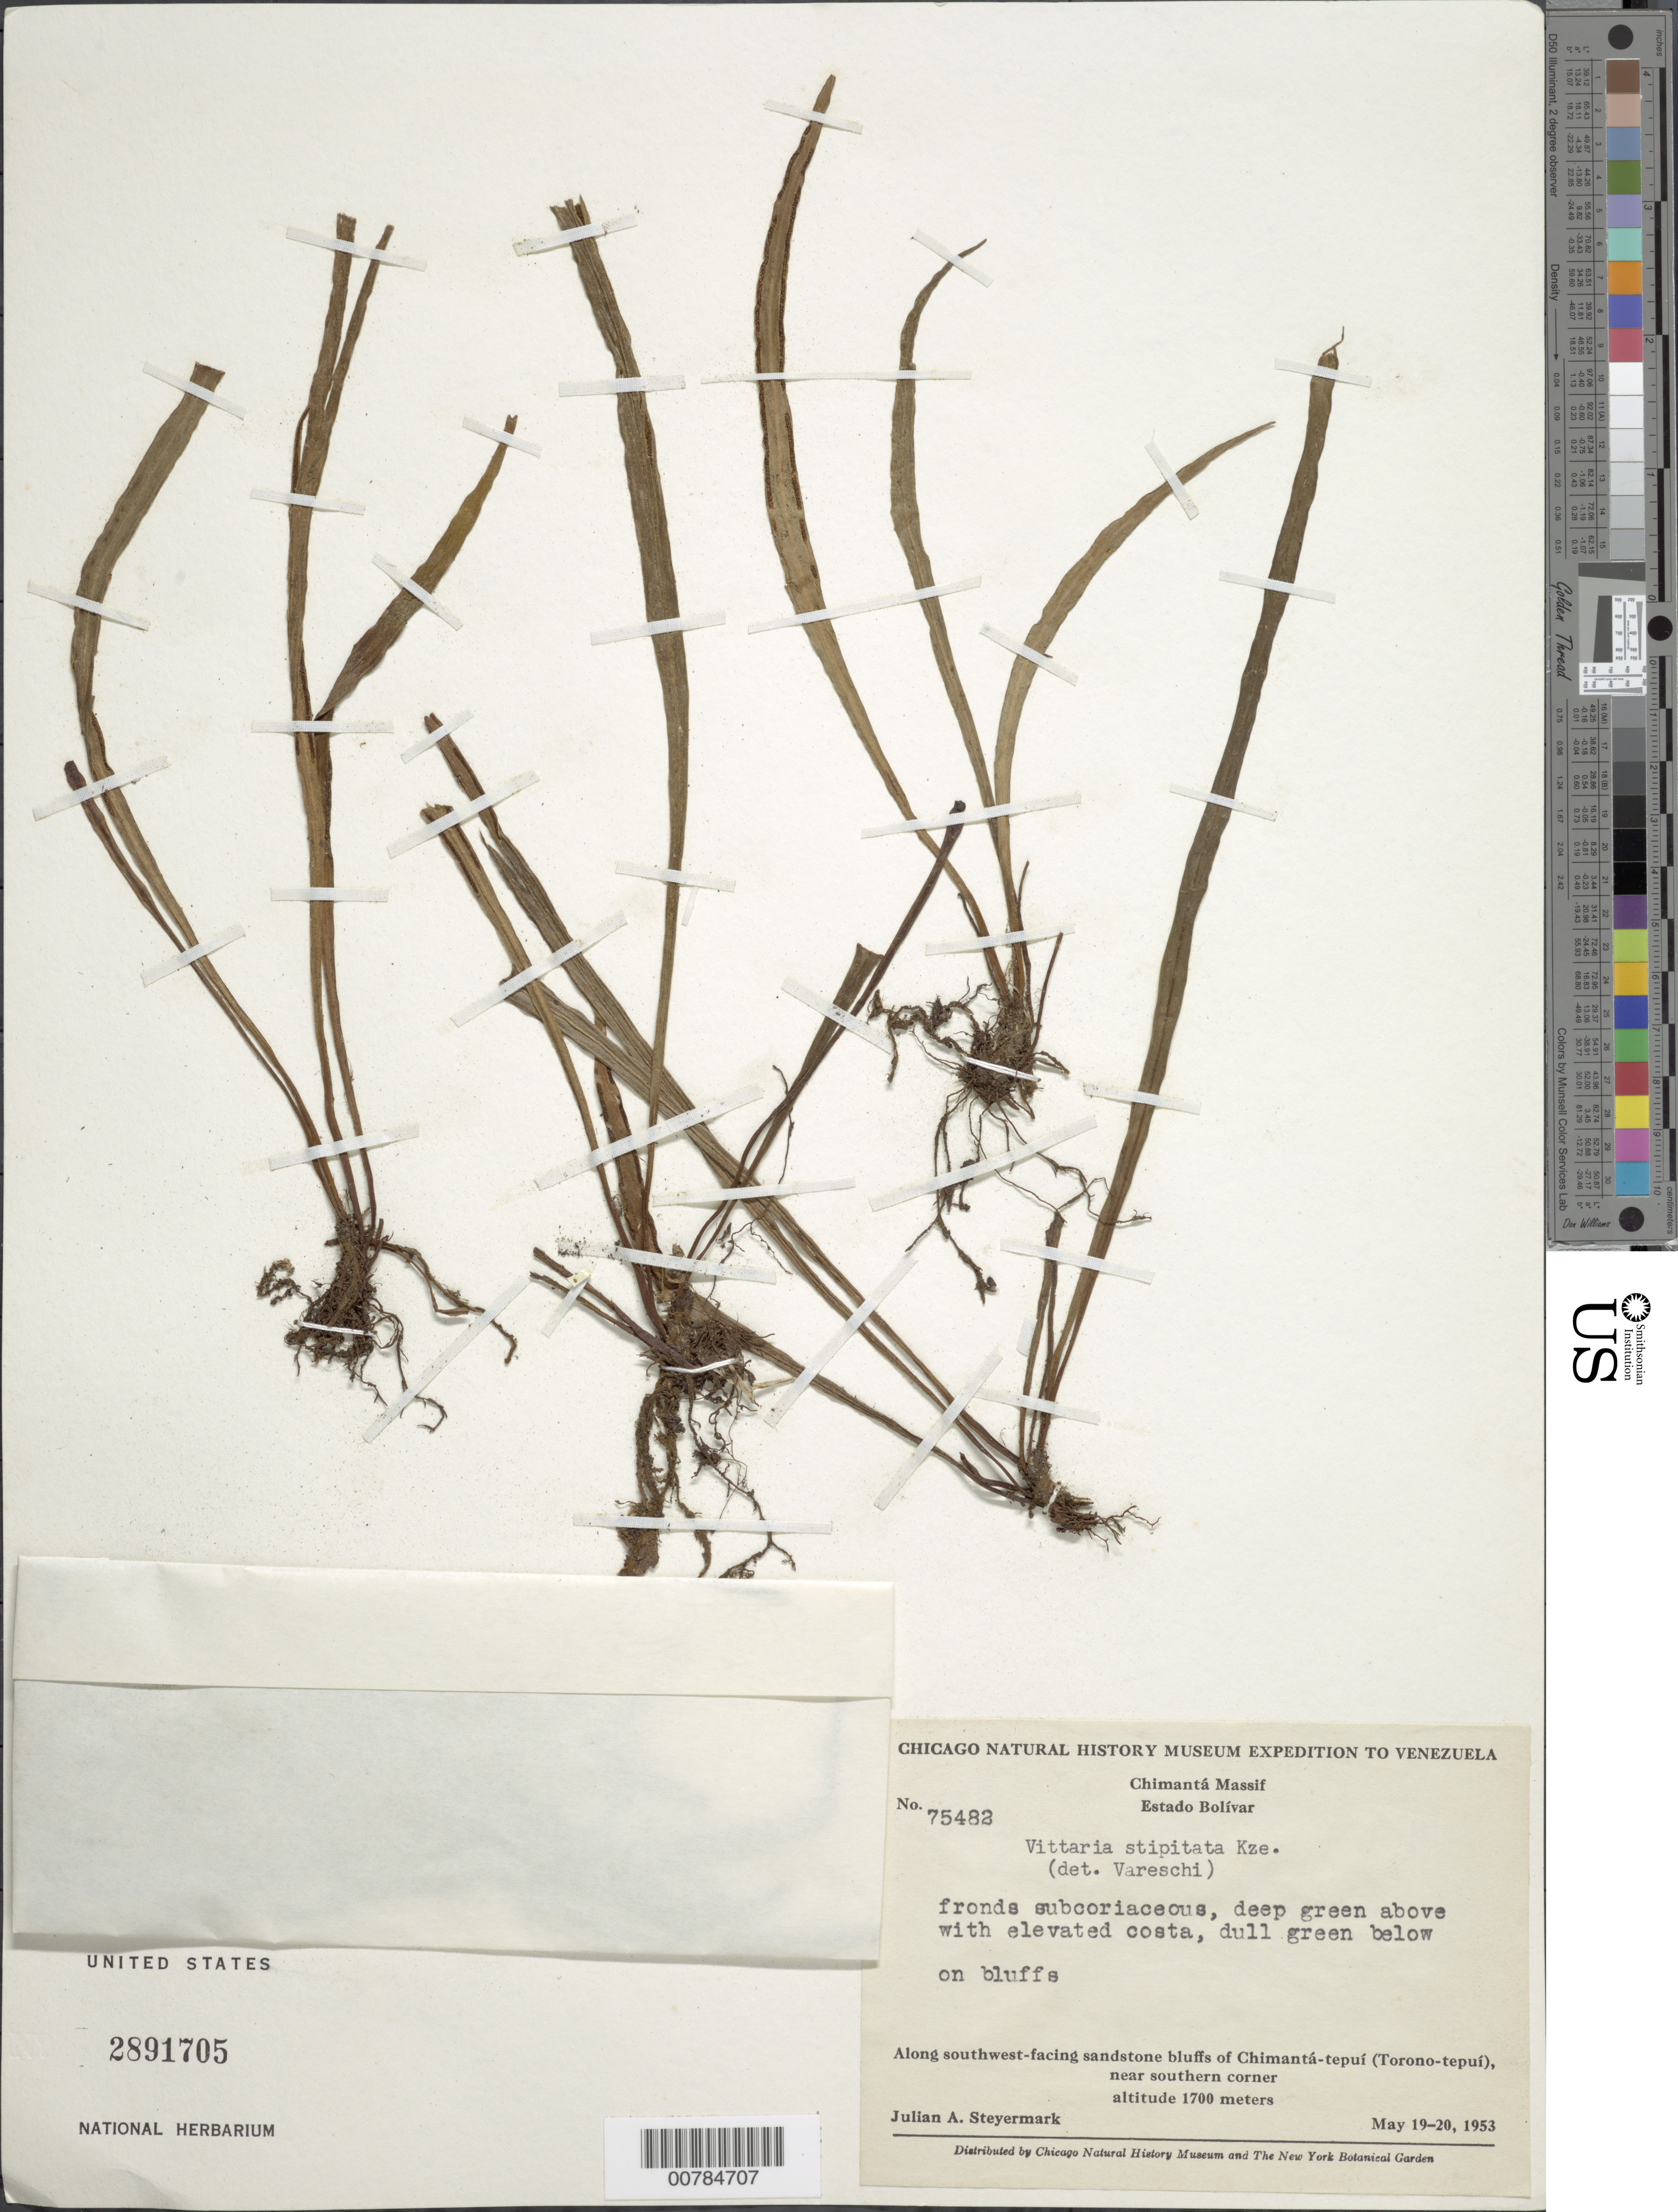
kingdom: Plantae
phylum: Tracheophyta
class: Polypodiopsida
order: Polypodiales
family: Pteridaceae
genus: Radiovittaria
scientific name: Radiovittaria stipitata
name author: (Kunze) E.H. Crane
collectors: J. Steyermark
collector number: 75482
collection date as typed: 19-May-53 to 20-May-53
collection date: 1953-05-19/1953-05-20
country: Venezuela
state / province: Bolívar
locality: Chimantá Massif, along SW-facing sandstone bluffs of Chimantá-tepuí (Torono-tepuí), near southern corner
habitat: SE facing sandstone bluffs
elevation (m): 1700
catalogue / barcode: US 2891705